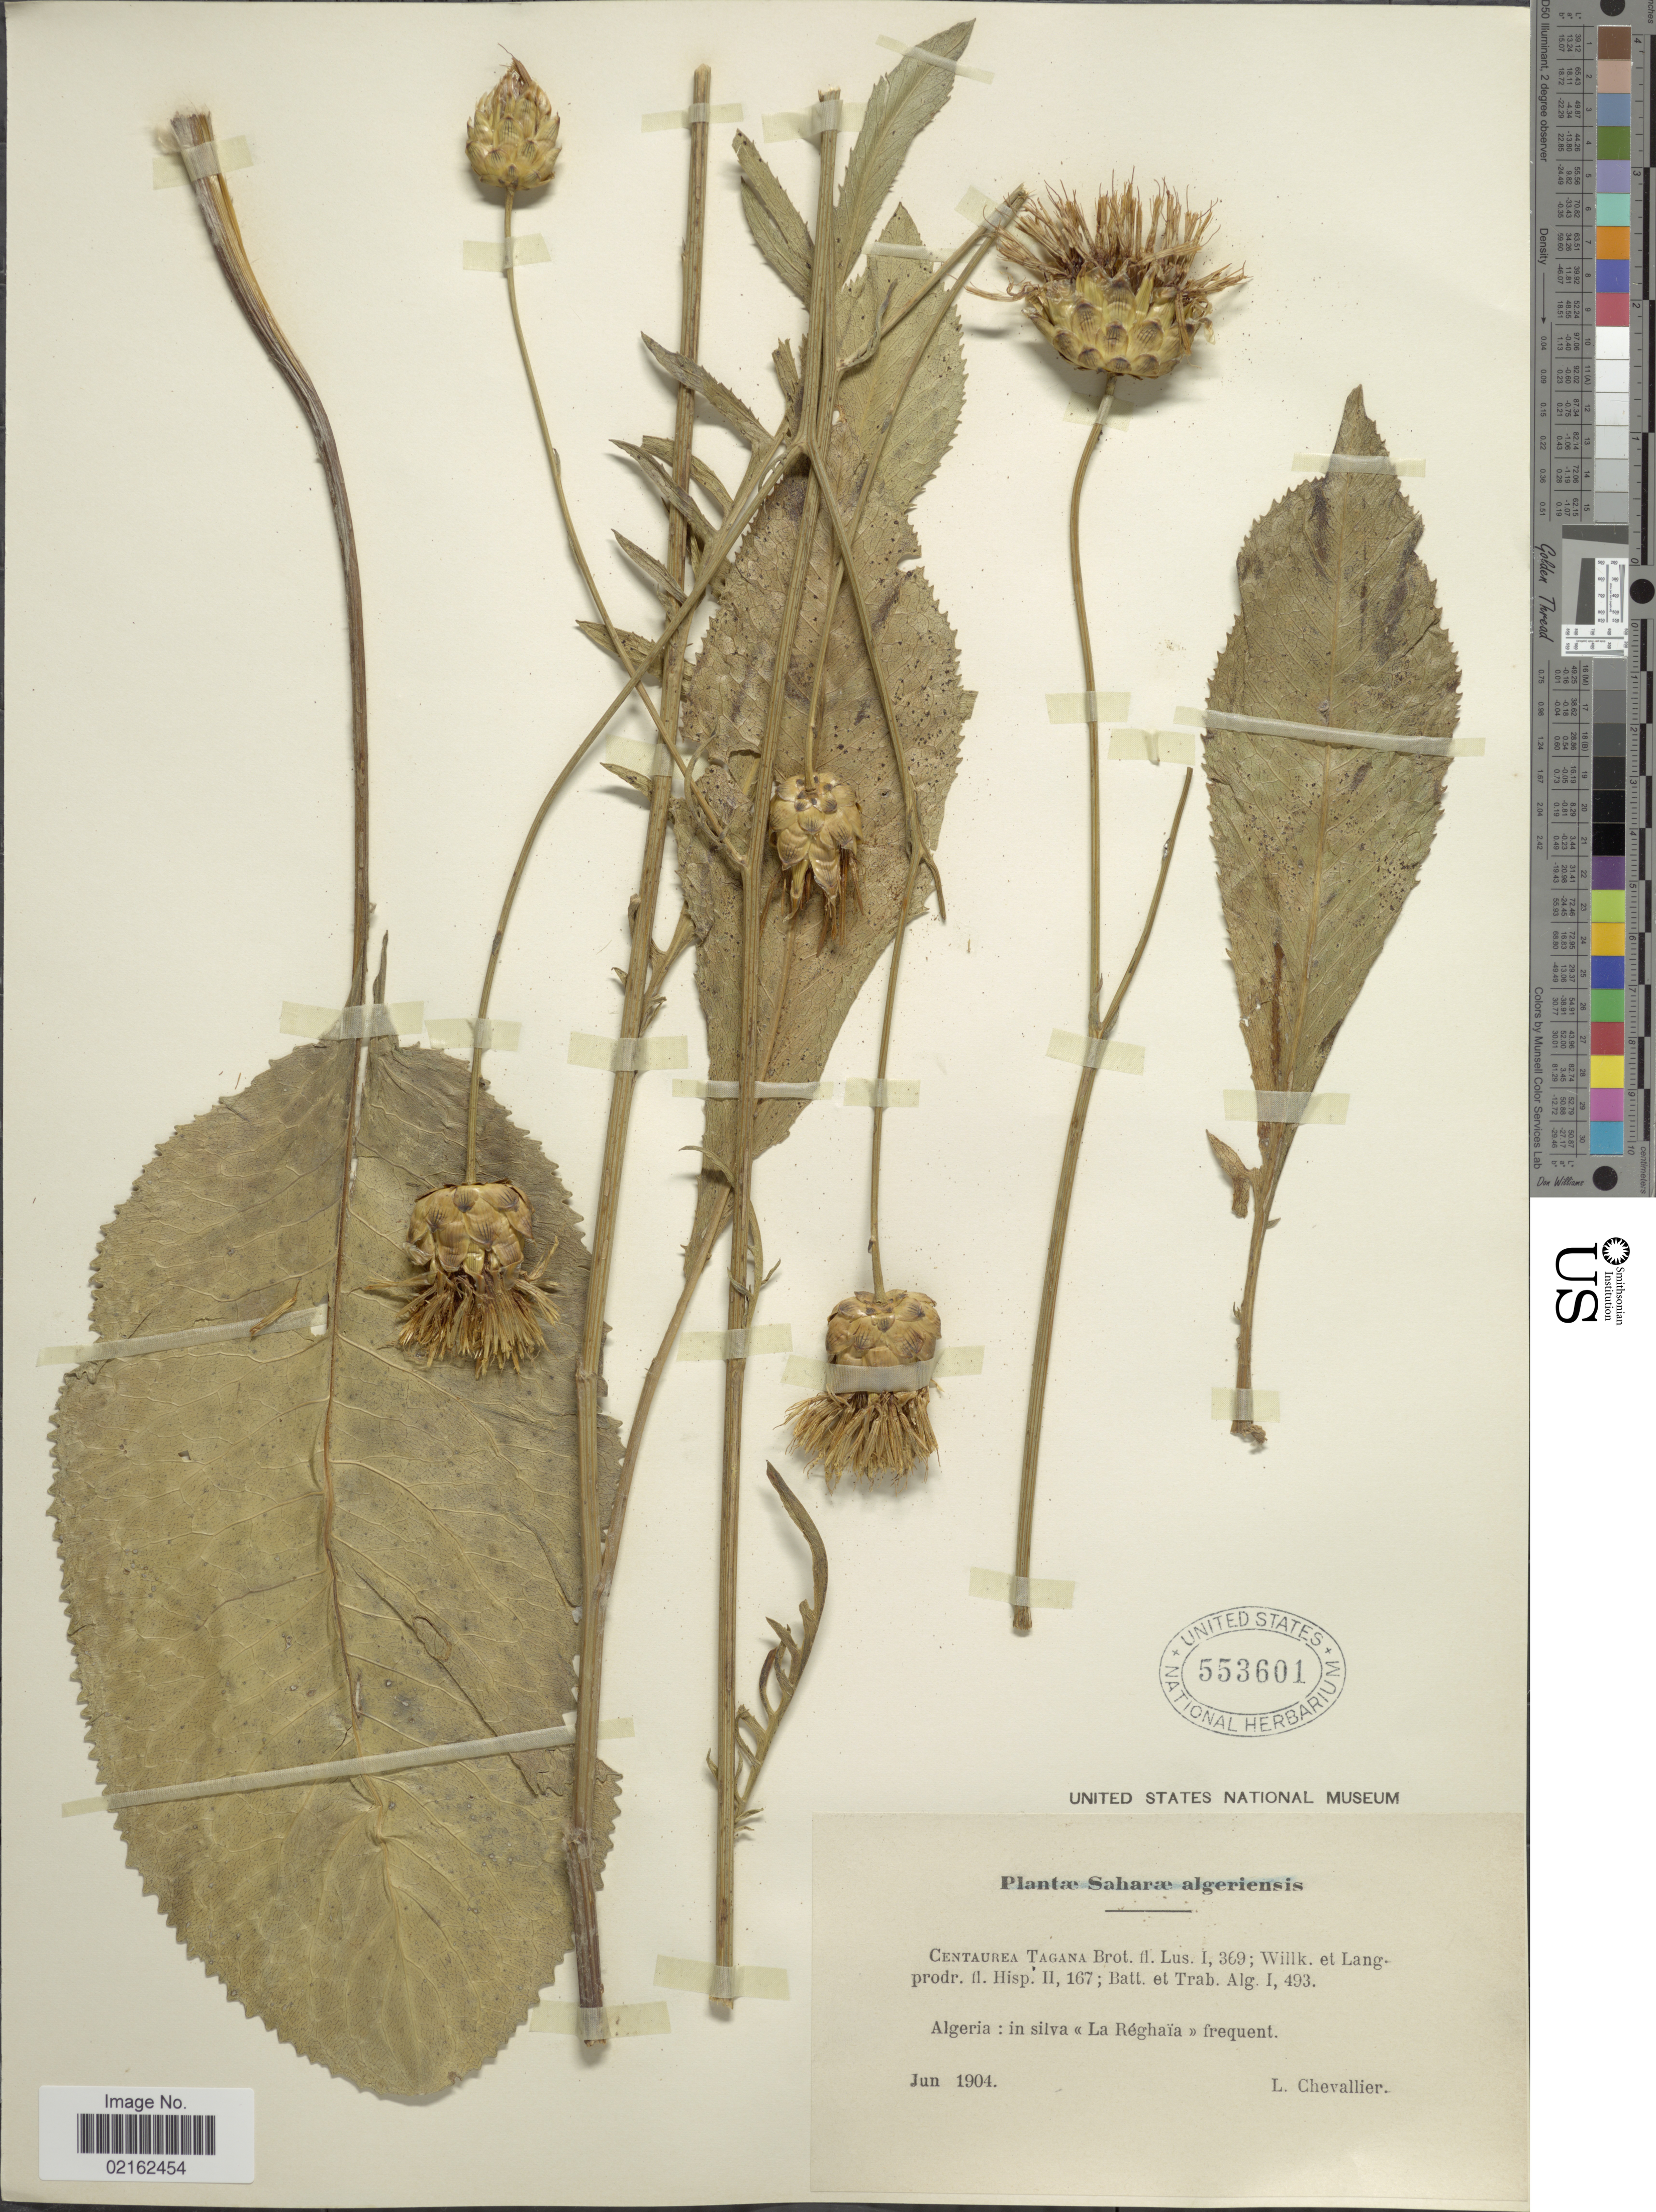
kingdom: Plantae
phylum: Tracheophyta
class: Magnoliopsida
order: Asterales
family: Asteraceae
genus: Rhaponticoides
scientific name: Rhaponticoides africana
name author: (Lam.) M.V.Agab. & Greuter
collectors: L. Chevallier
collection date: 1904-06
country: Algeria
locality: Saharae algeriensis, in silva La Reghaia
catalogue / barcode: US 553601